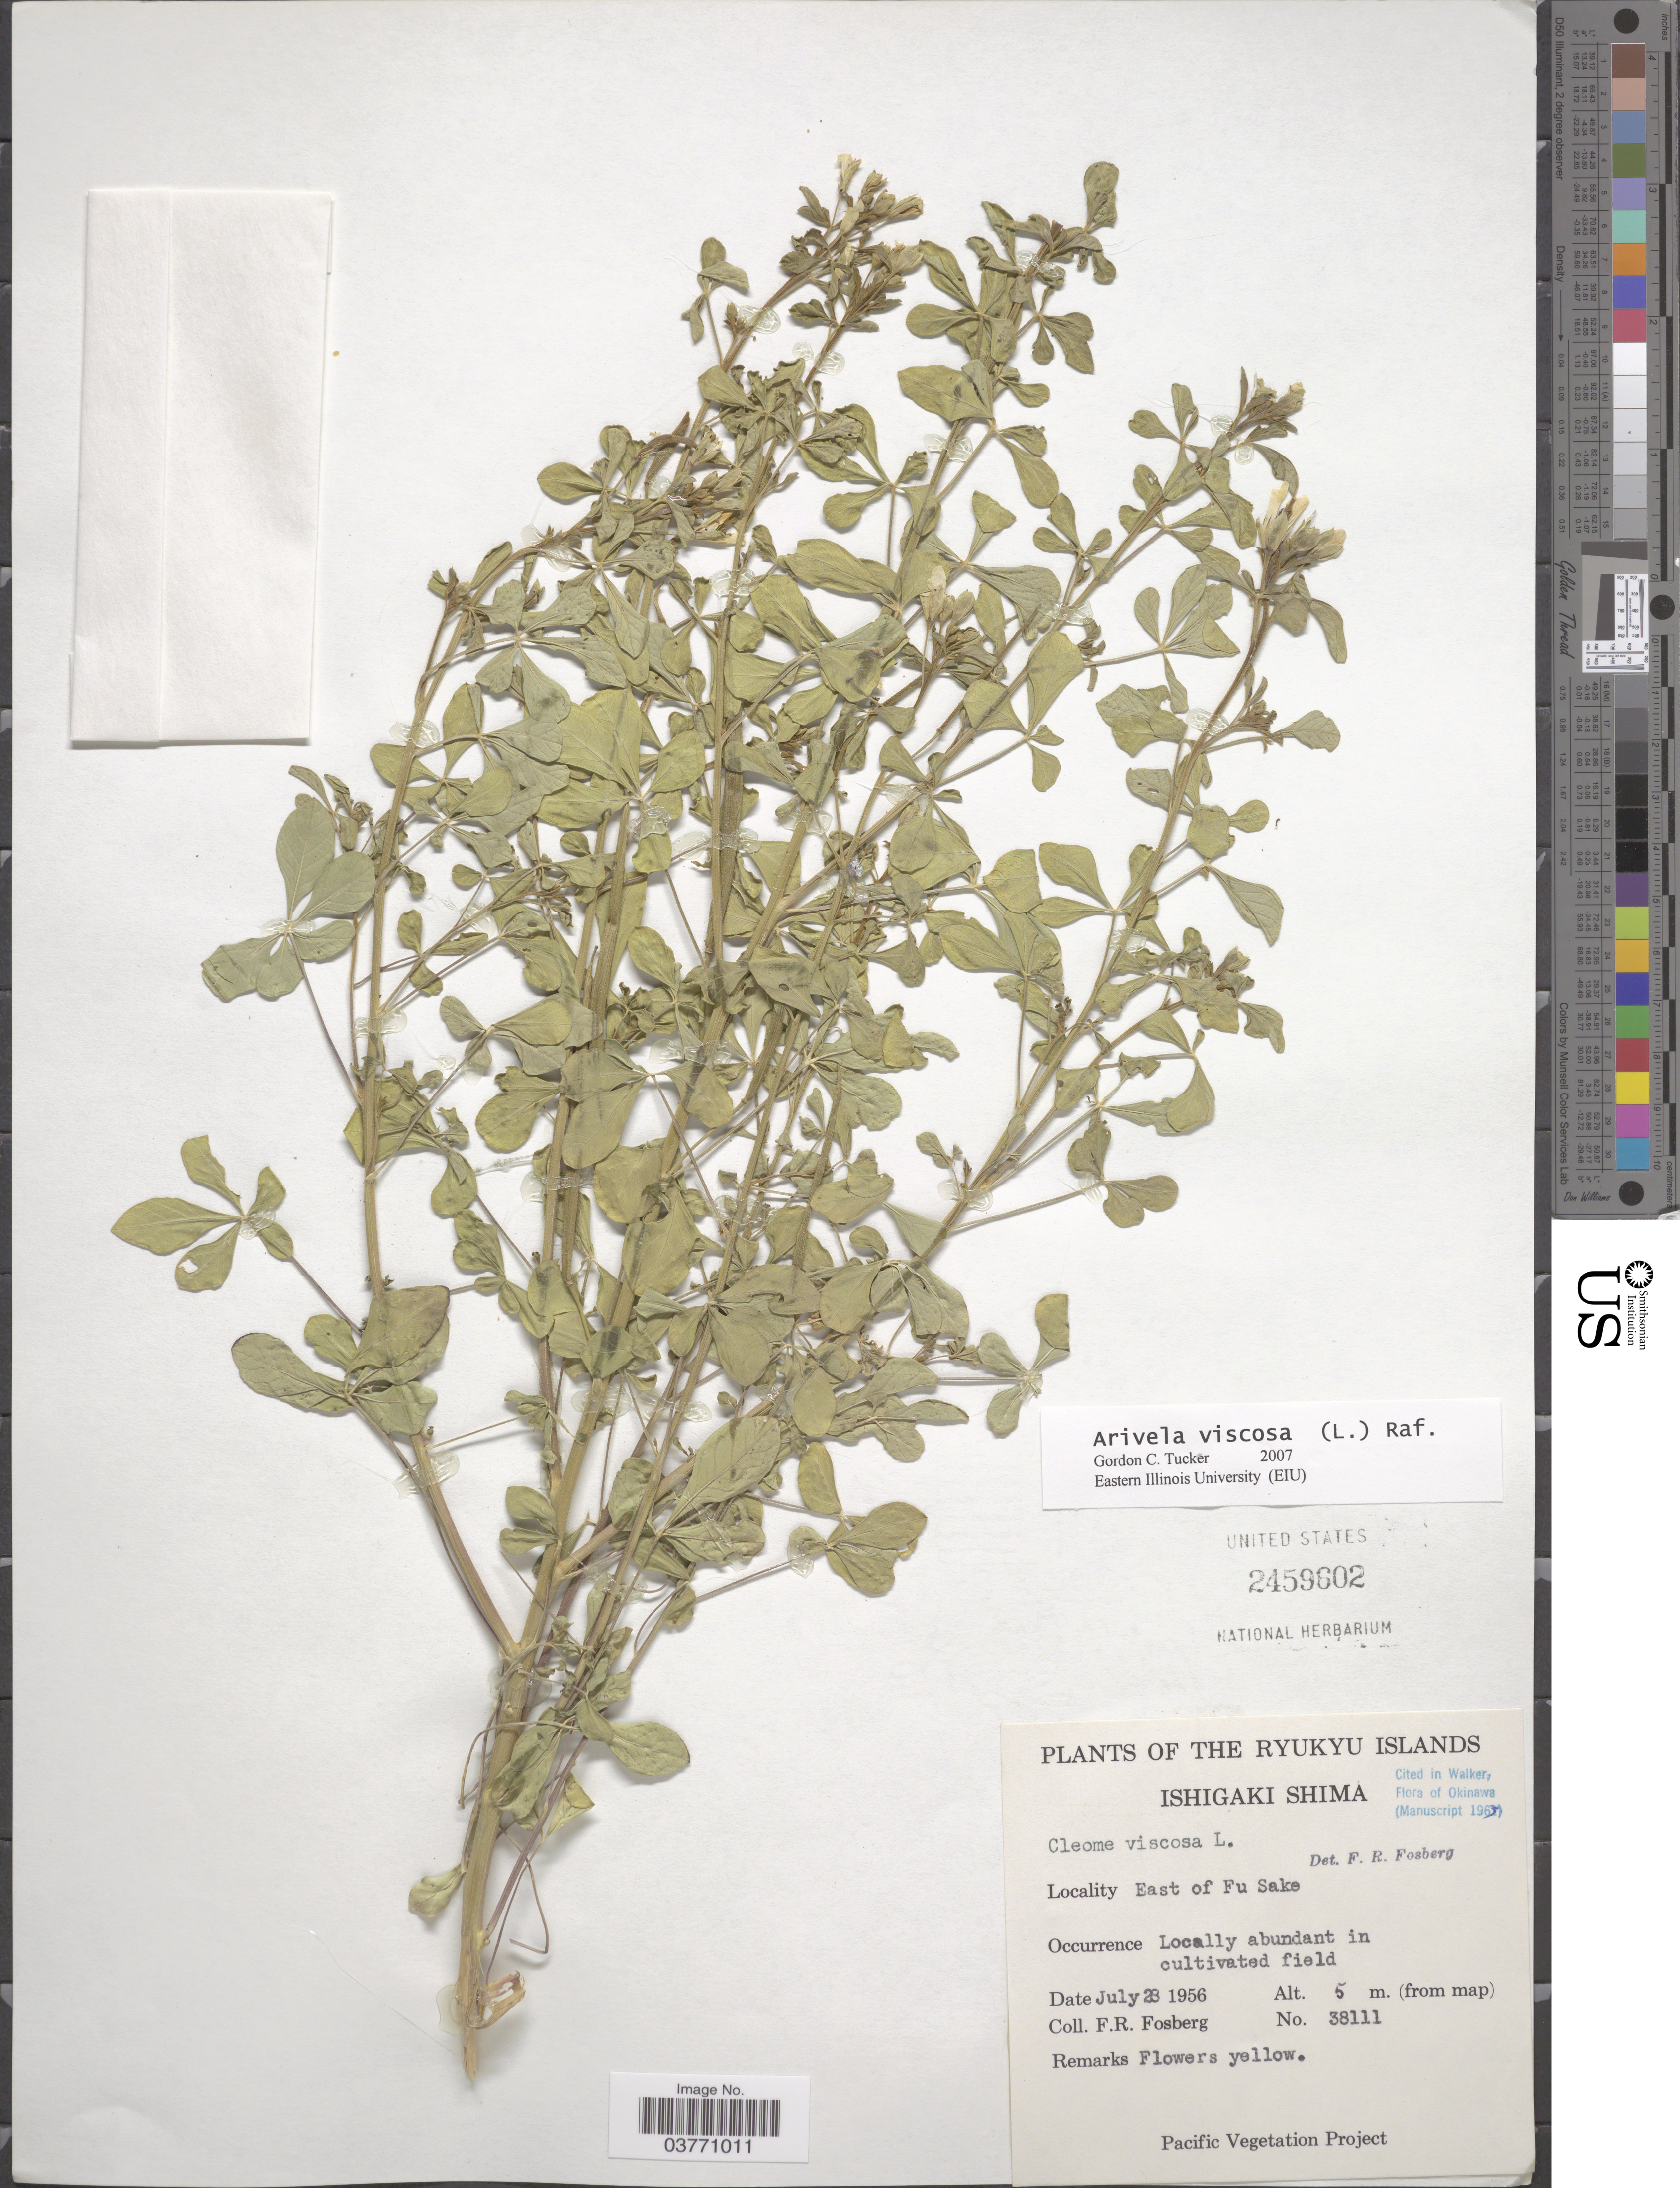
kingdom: Plantae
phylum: Tracheophyta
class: Magnoliopsida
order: Brassicales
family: Cleomaceae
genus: Arivela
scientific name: Arivela viscosa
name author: (L.) Raf.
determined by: Tucker, G. C.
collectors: F. R. Fosberg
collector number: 38111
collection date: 1956-07-28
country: Japan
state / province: Okinawa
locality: The Ryukyu Islands. Ishigaki Shima. East of Fu Sake.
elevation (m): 5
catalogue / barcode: US 2459602